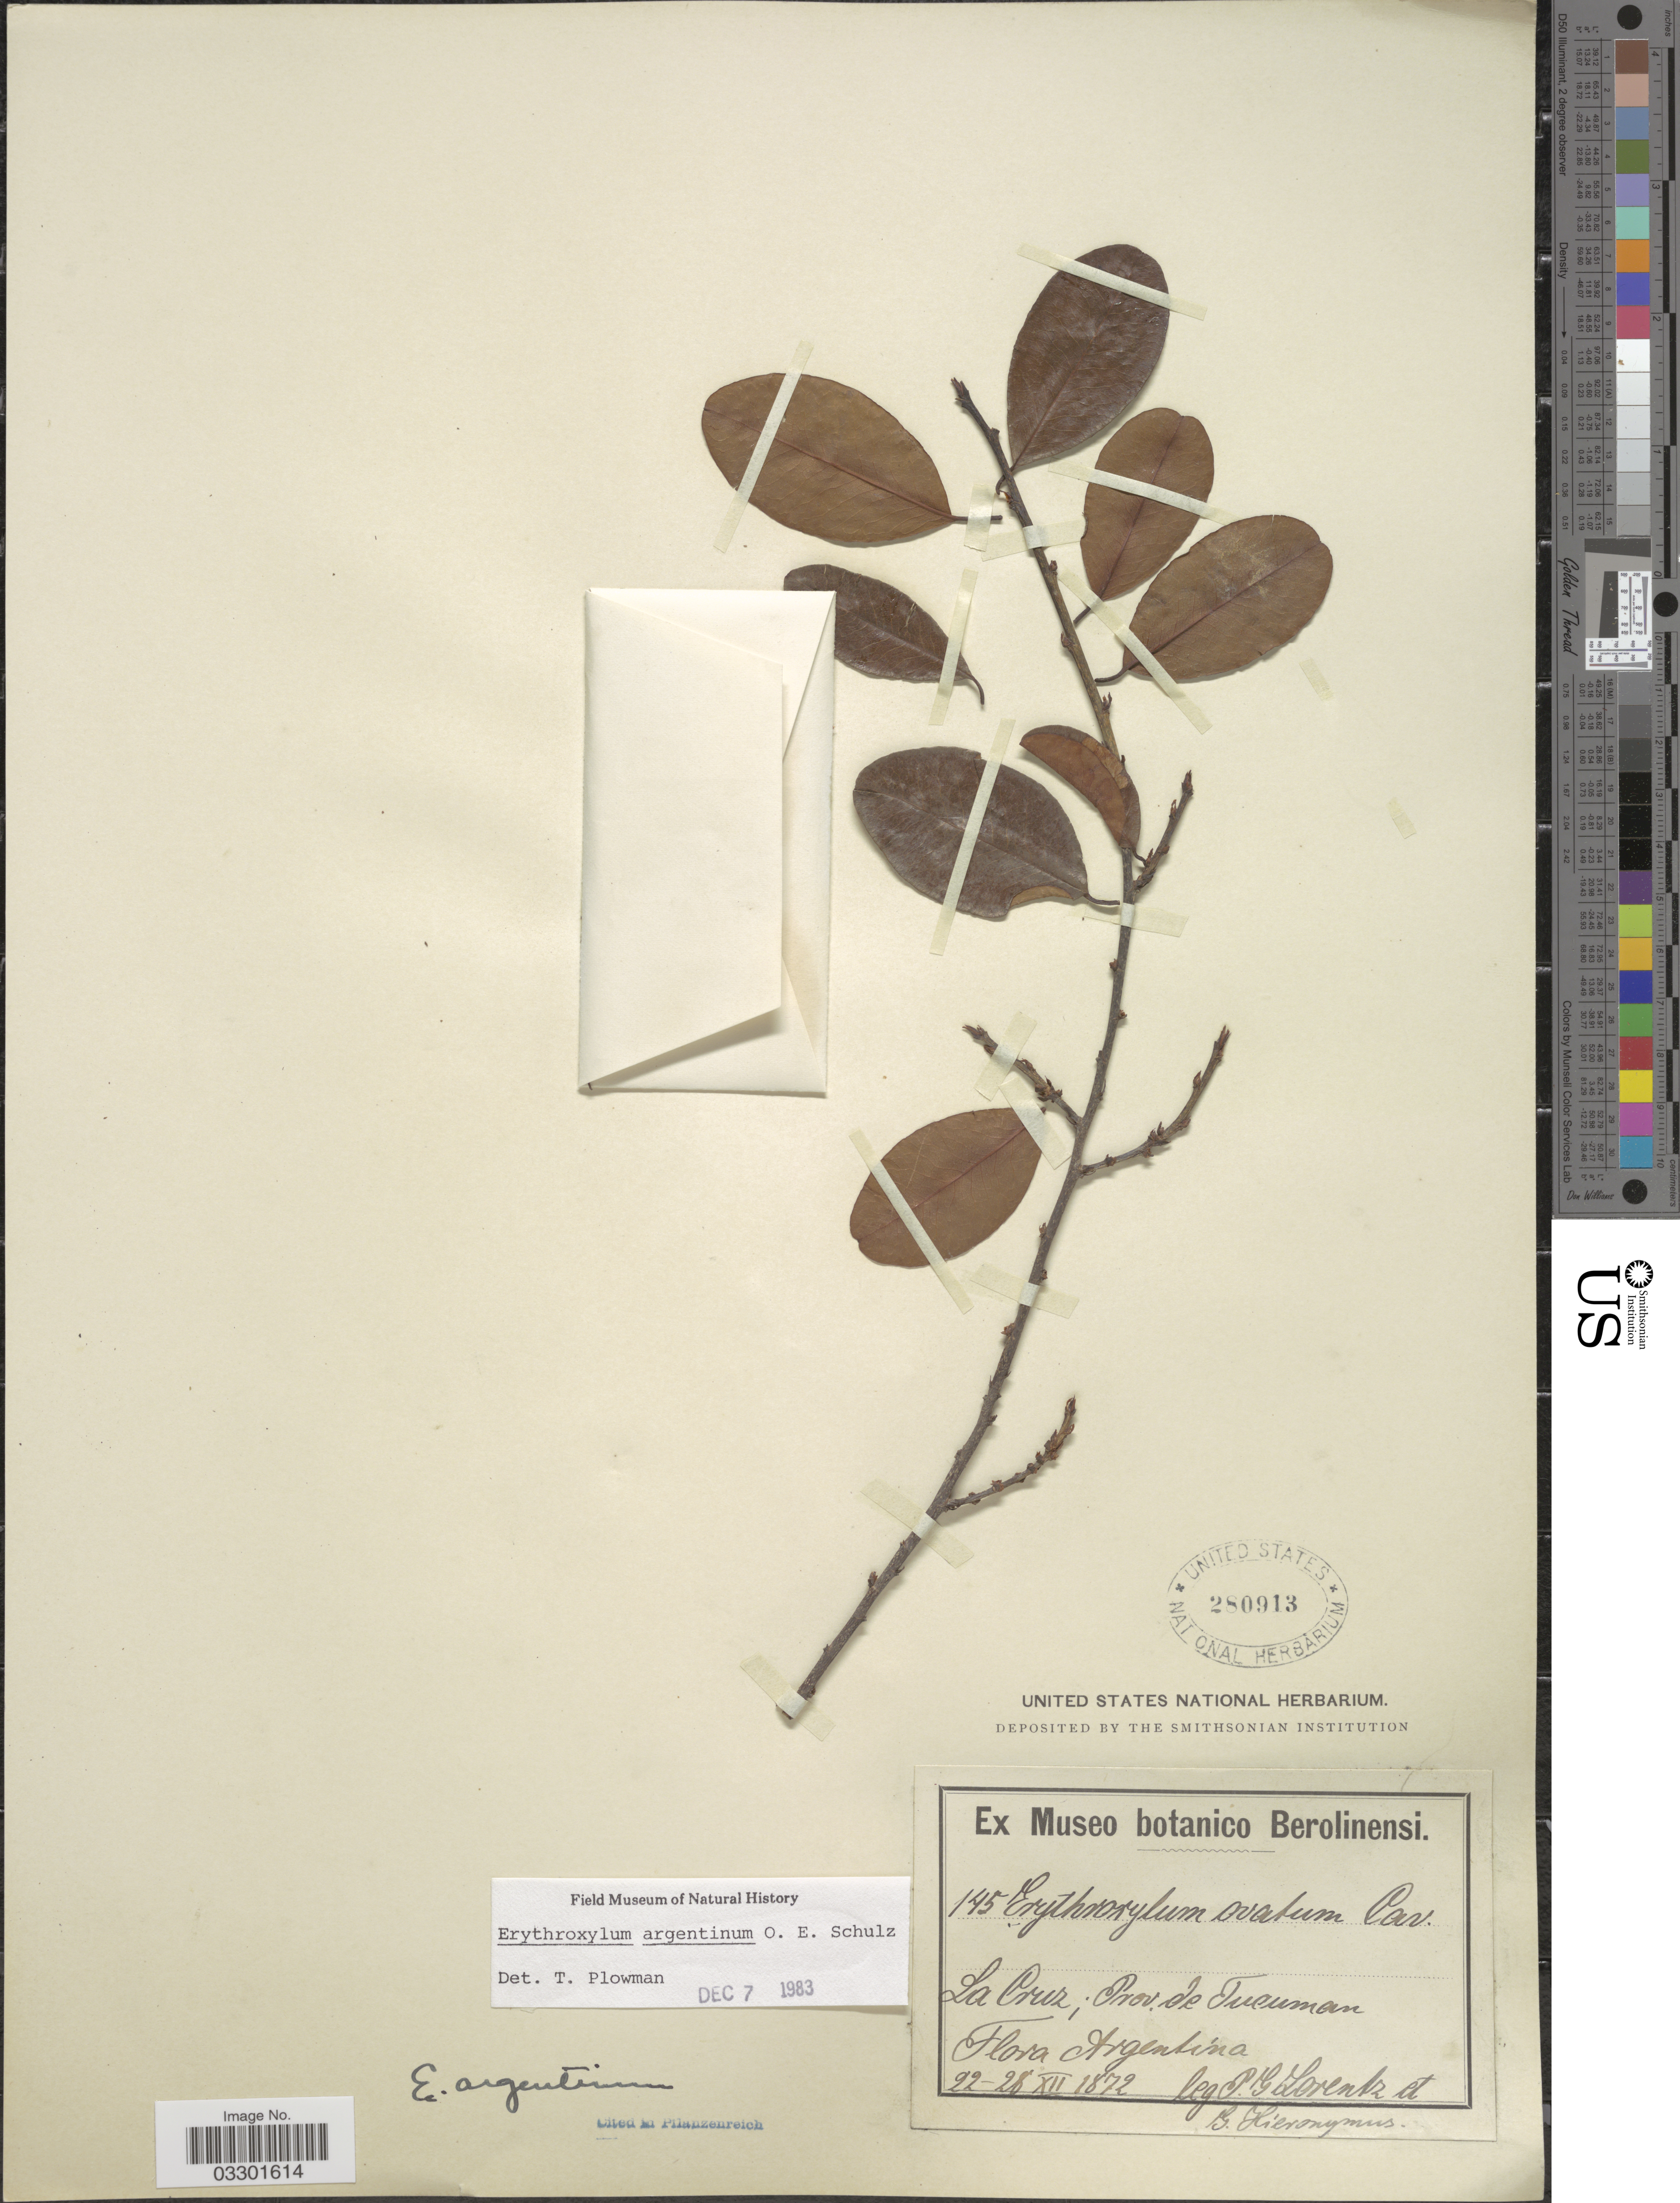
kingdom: Plantae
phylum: Tracheophyta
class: Magnoliopsida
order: Malpighiales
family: Erythroxylaceae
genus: Erythroxylum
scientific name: Erythroxylum argentinum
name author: O.E. Schulz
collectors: P. G. Lorentz & G. H. Hieronymus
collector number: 145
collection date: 1872-12-22/1872-12-28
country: Argentina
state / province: Tucuman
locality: La Cruz.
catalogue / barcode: US 280913